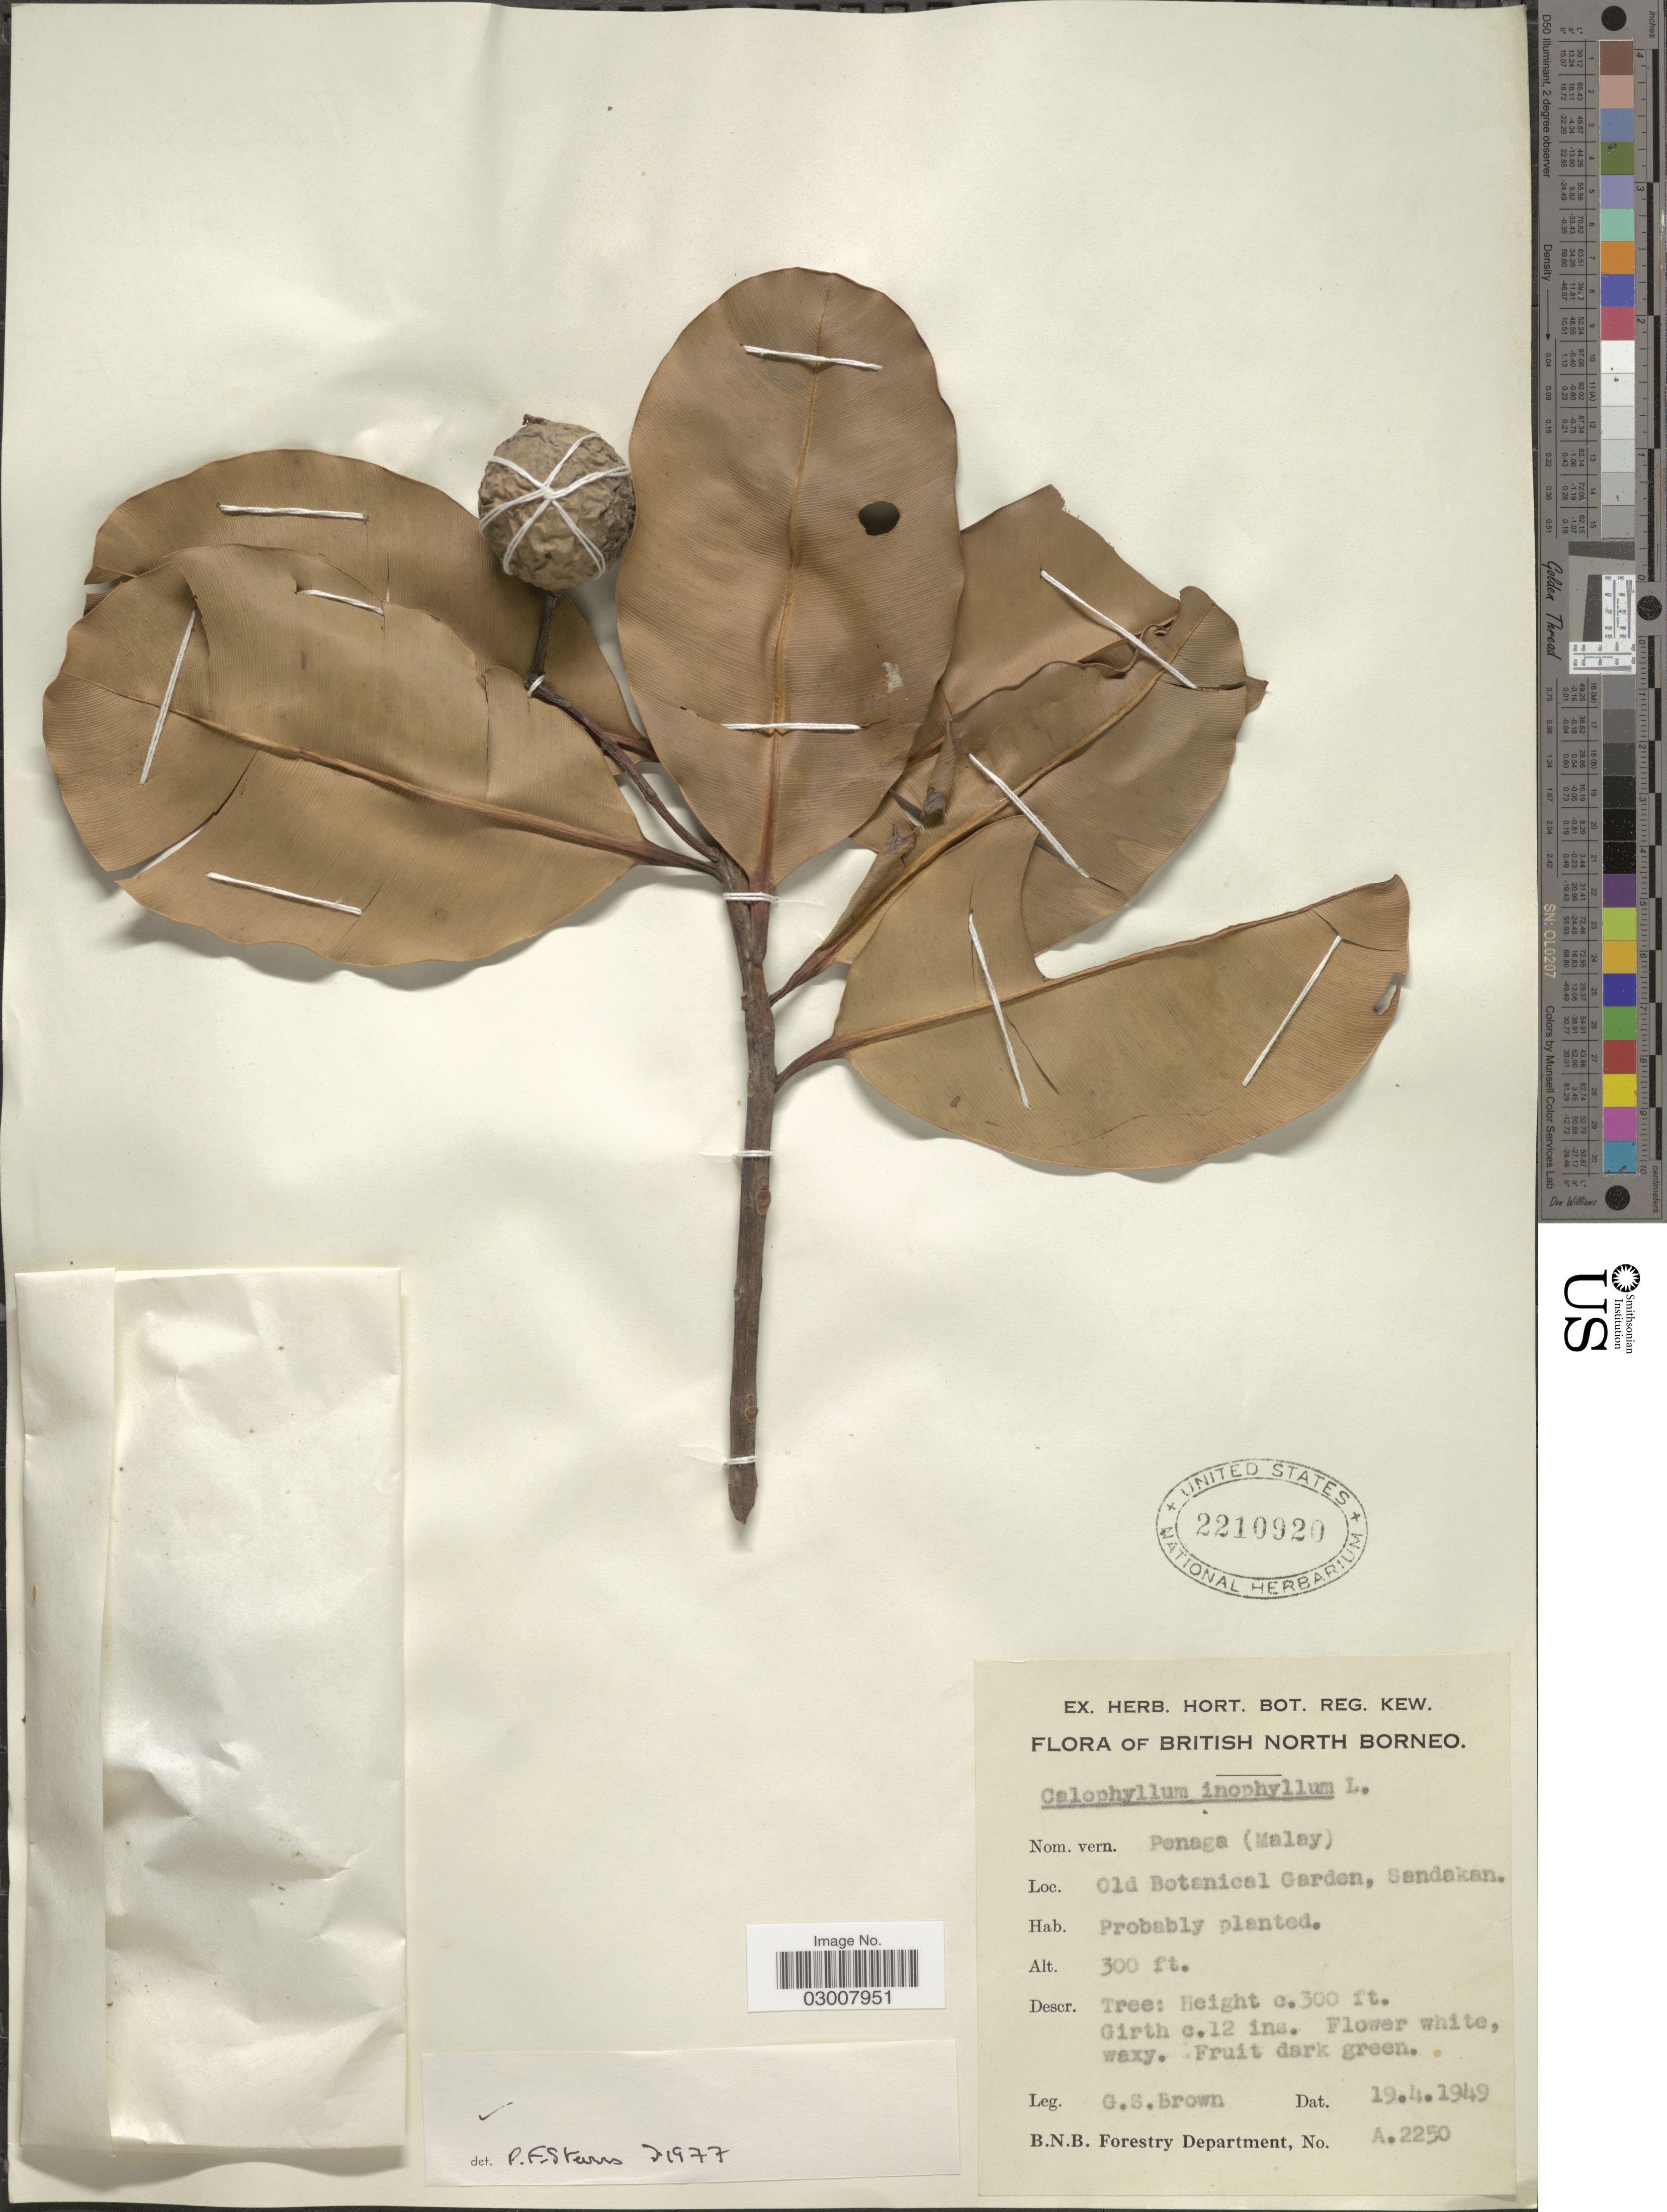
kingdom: Plantae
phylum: Tracheophyta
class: Magnoliopsida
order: Malpighiales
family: Calophyllaceae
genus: Calophyllum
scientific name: Calophyllum inophyllum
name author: L.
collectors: G. Brown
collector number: A2250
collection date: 1949-04-19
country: Malaysia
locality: British North Borneo. Old Botanical Garden, Sandakan.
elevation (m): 91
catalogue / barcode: US 2210920